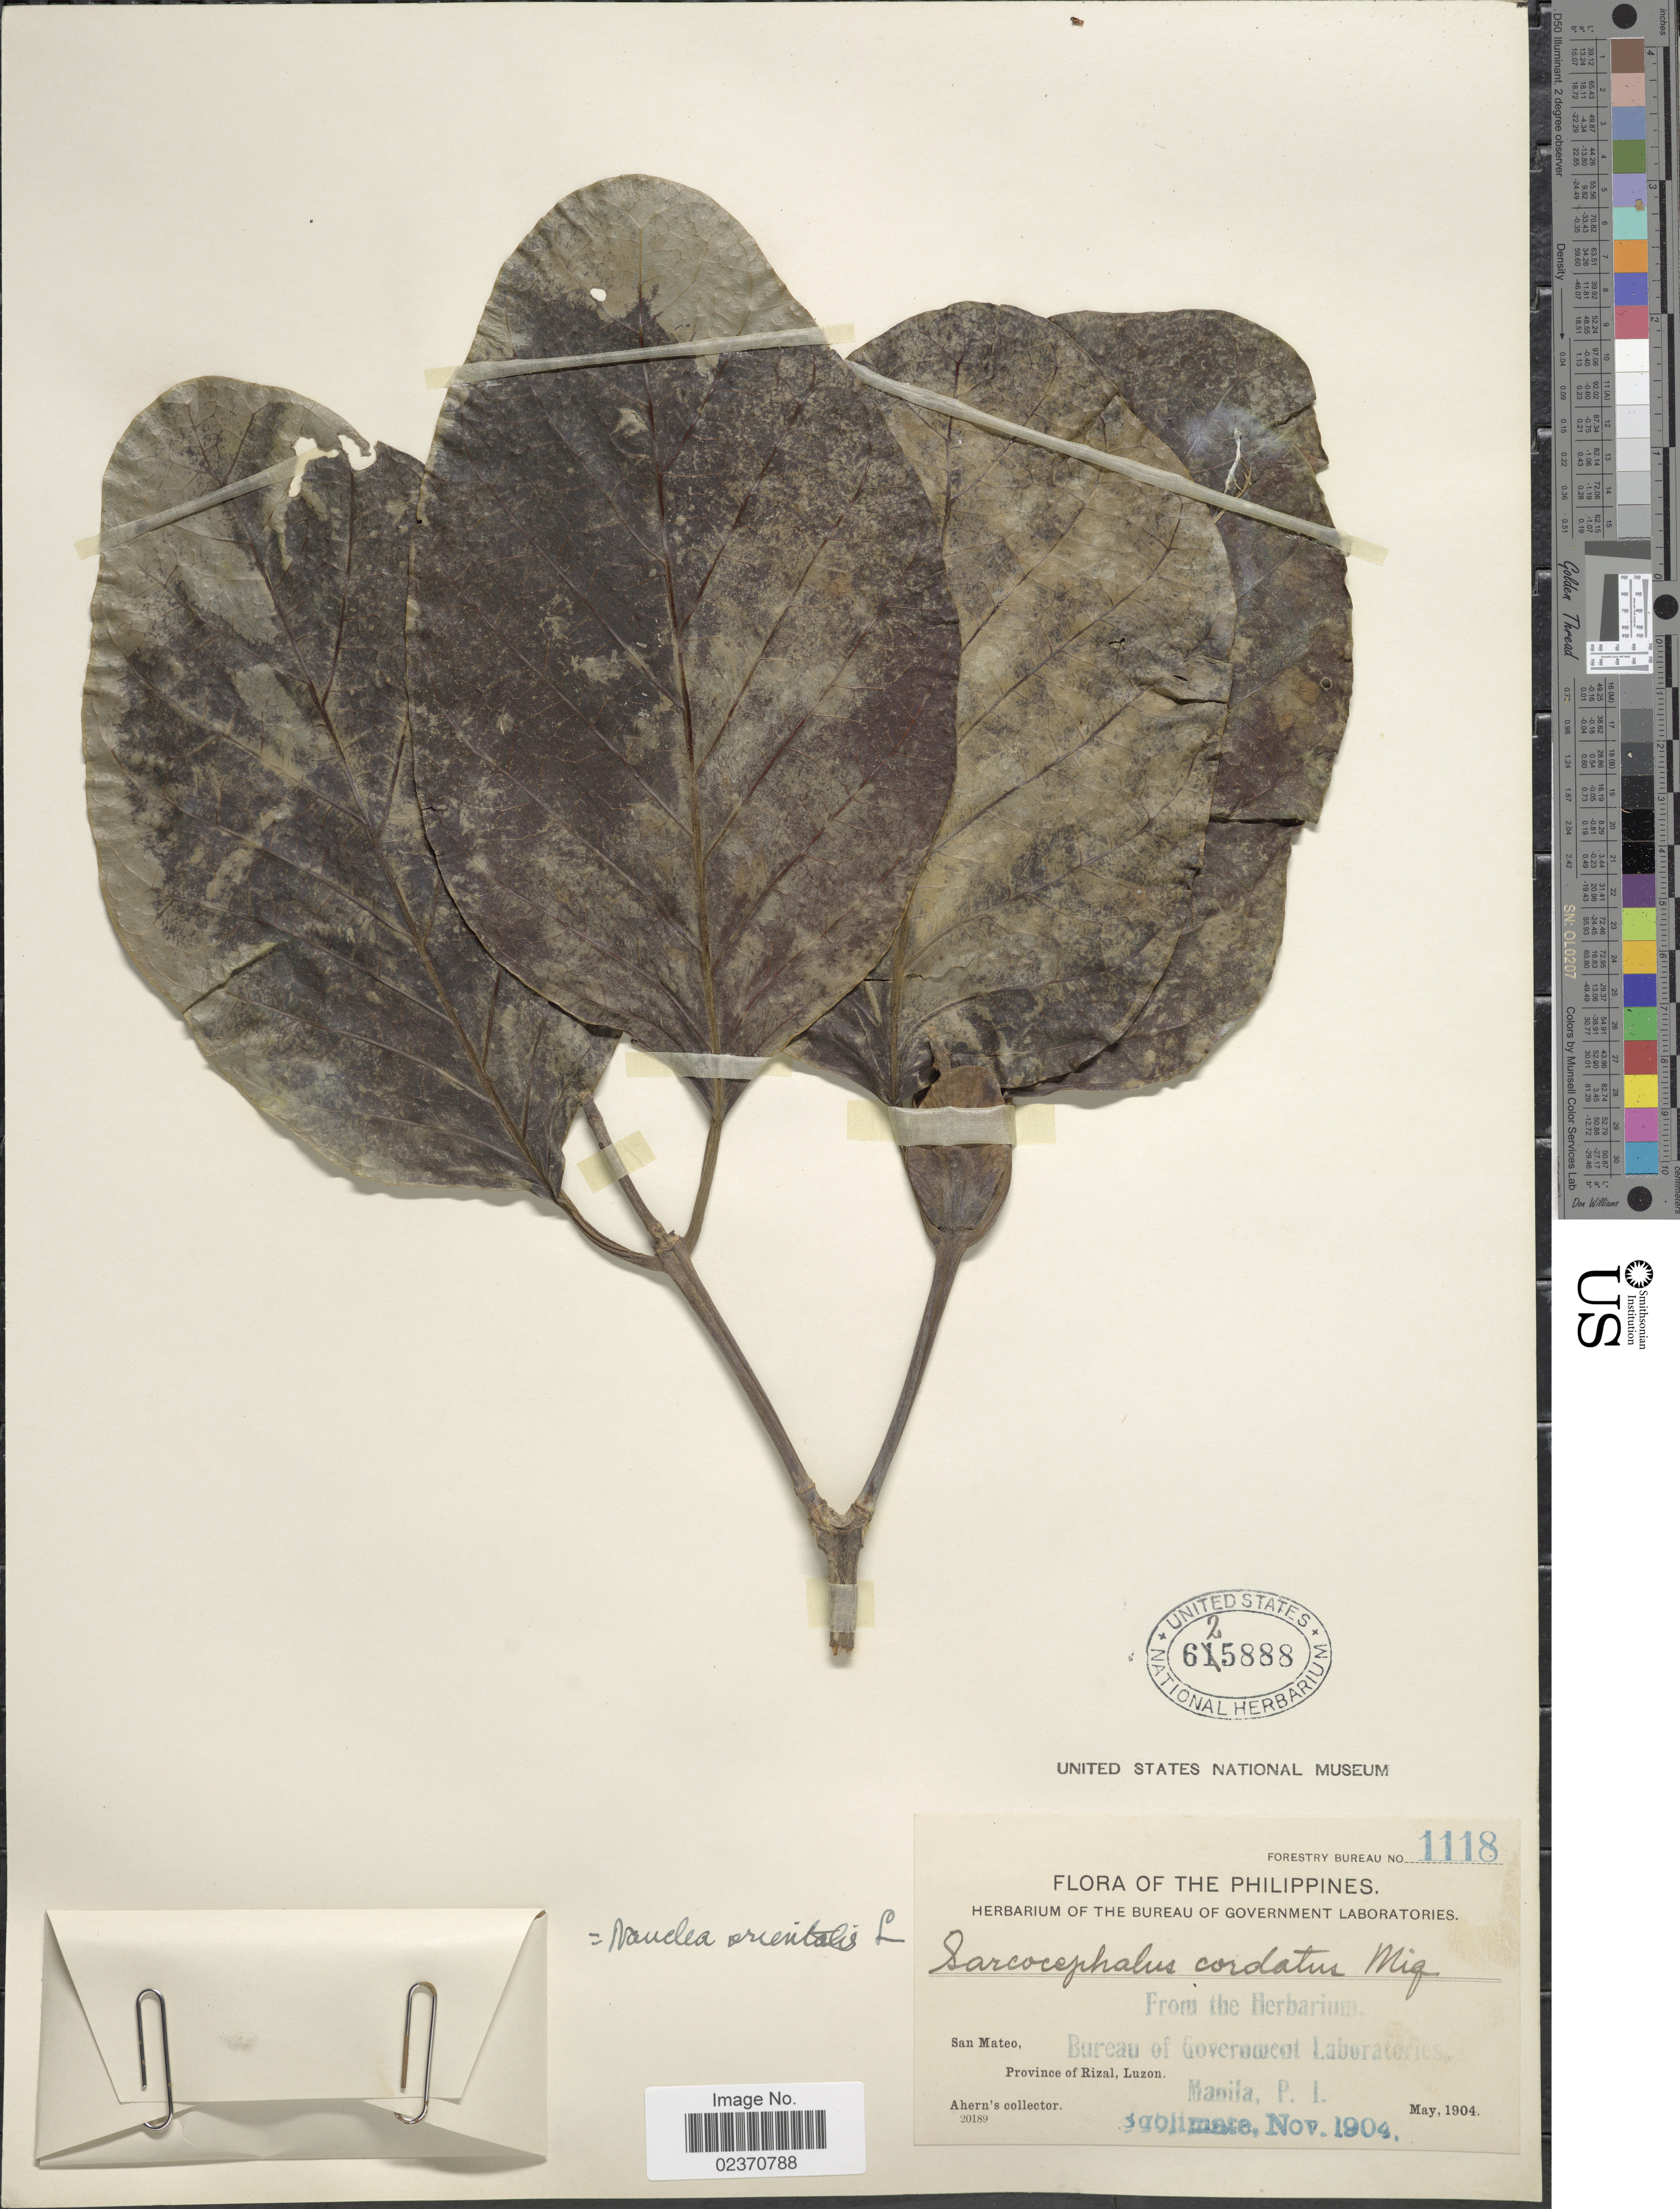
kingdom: Plantae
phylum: Tracheophyta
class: Magnoliopsida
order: Gentianales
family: Rubiaceae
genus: Nauclea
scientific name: Nauclea orientalis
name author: (L.) L.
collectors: Ahern's collector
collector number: Forestry Bureau 1118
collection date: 1904-05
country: Philippines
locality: San Mateo, Province of Rizal, Luzon.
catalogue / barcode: US 625888